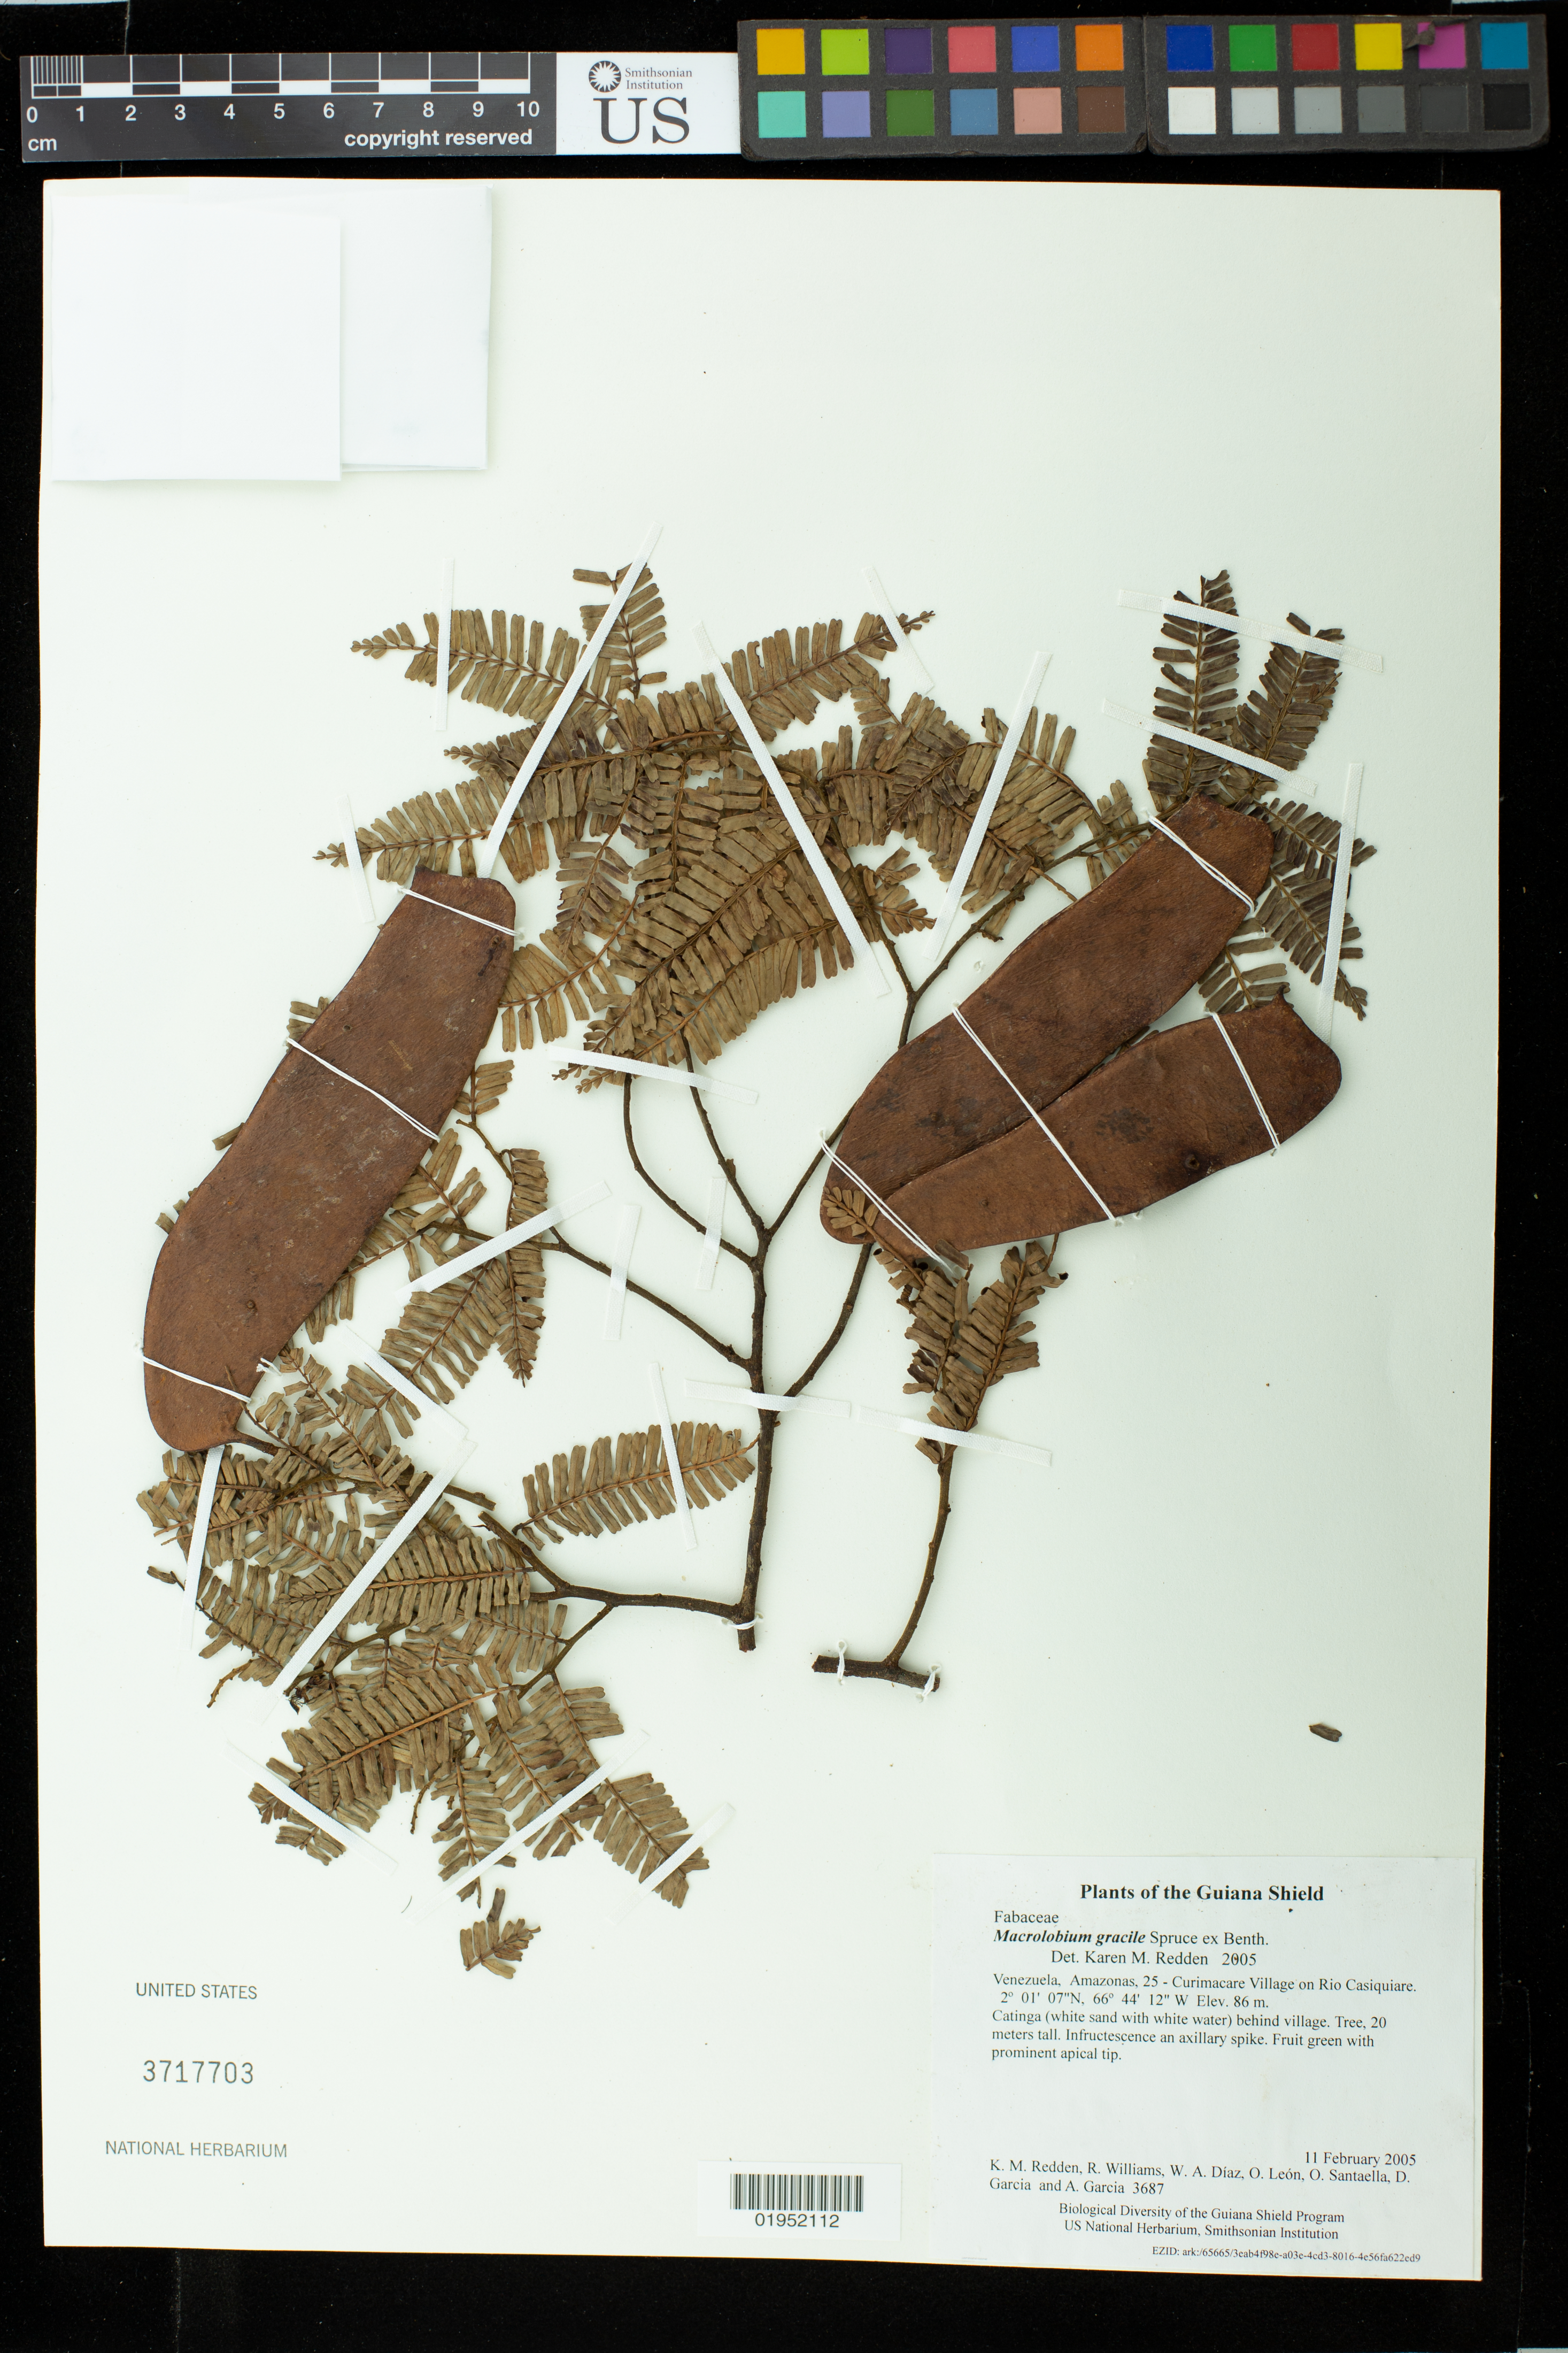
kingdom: Plantae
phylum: Tracheophyta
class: Magnoliopsida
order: Fabales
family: Fabaceae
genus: Macrolobium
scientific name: Macrolobium gracile var. gracile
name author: Spruce ex Benth.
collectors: K. M. Redden, R. Williams, W. Díaz P., O. León, O. Santaella, D. Garcia & A. Garcia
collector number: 3687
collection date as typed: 11 February 2005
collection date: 2005-02-11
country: Venezuela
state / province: Amazonas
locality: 25 - Curimacare Village on Rio Casiquiare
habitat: Catinga (white sand with white water) behind village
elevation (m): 86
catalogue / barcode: US 3717703